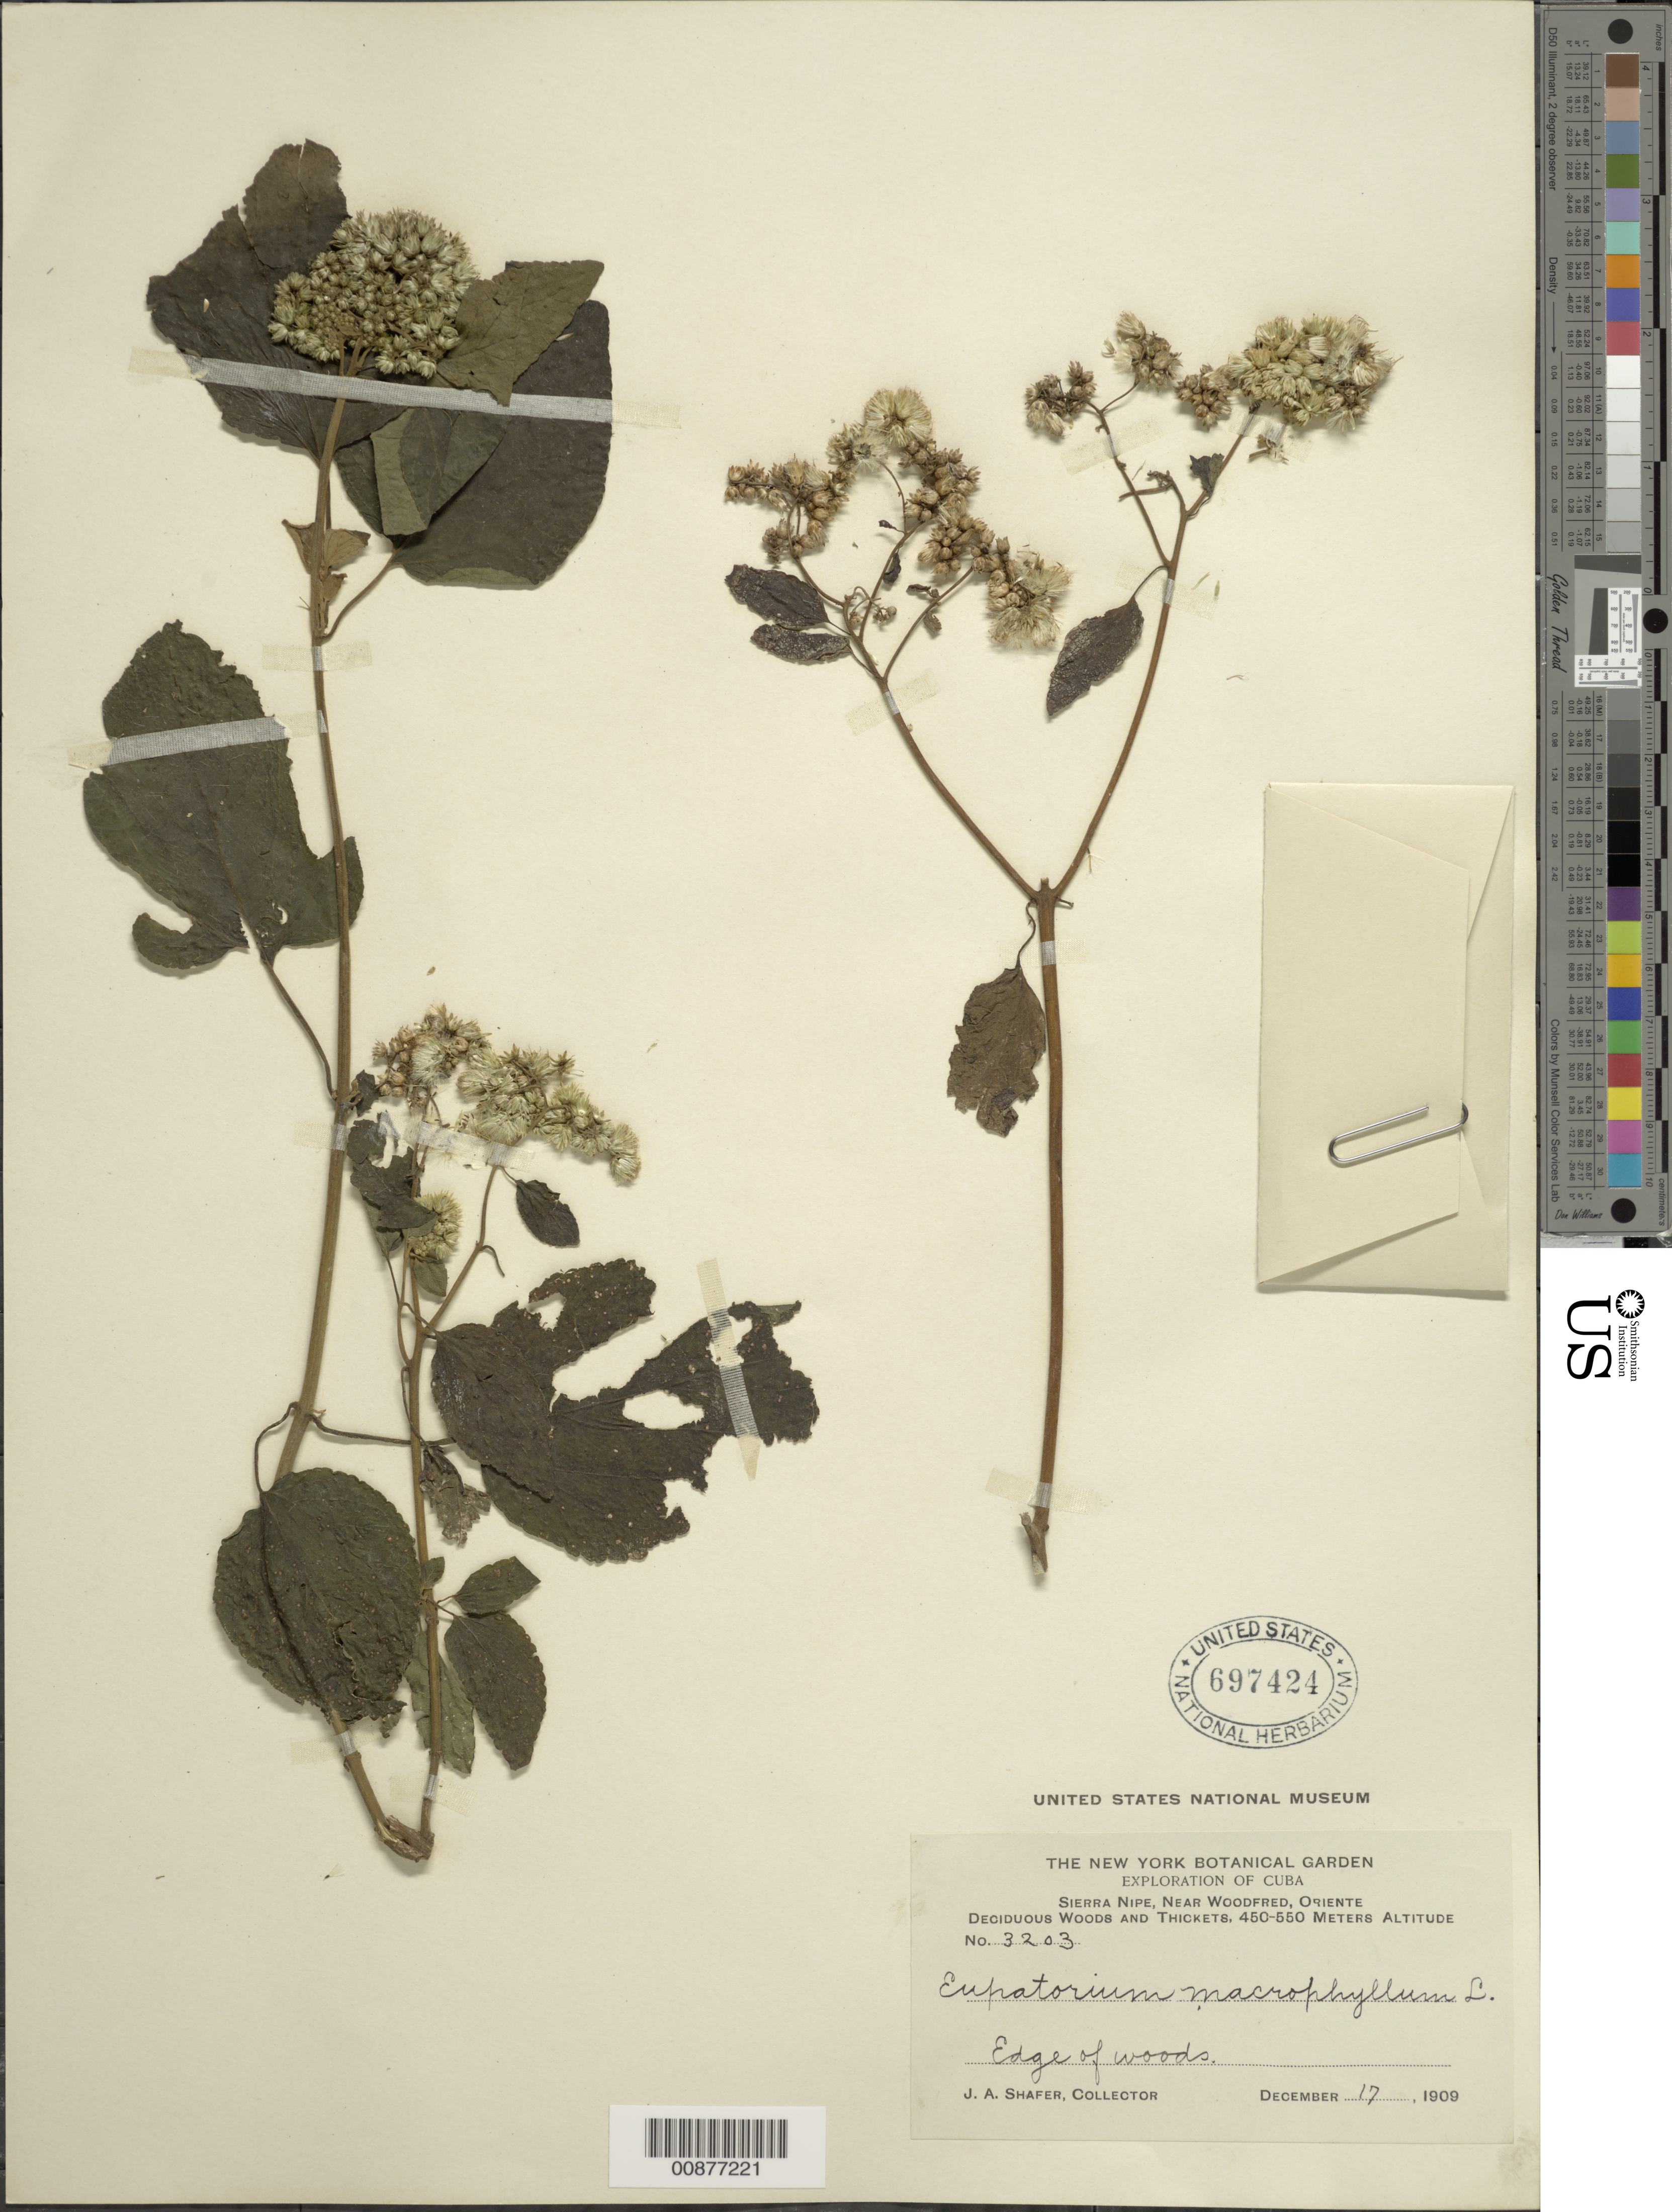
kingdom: Plantae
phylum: Tracheophyta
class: Magnoliopsida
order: Asterales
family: Asteraceae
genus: Hebeclinium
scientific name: Hebeclinium macrophyllum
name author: (L.) DC.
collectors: J. A. Shafer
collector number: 3203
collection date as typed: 17 Dec 1909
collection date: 1909-12-17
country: Cuba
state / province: Oriente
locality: Sierra Nipe, near Woodfred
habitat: Deciduous woods and thickets. Edge of woods.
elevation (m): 450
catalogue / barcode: US 697424